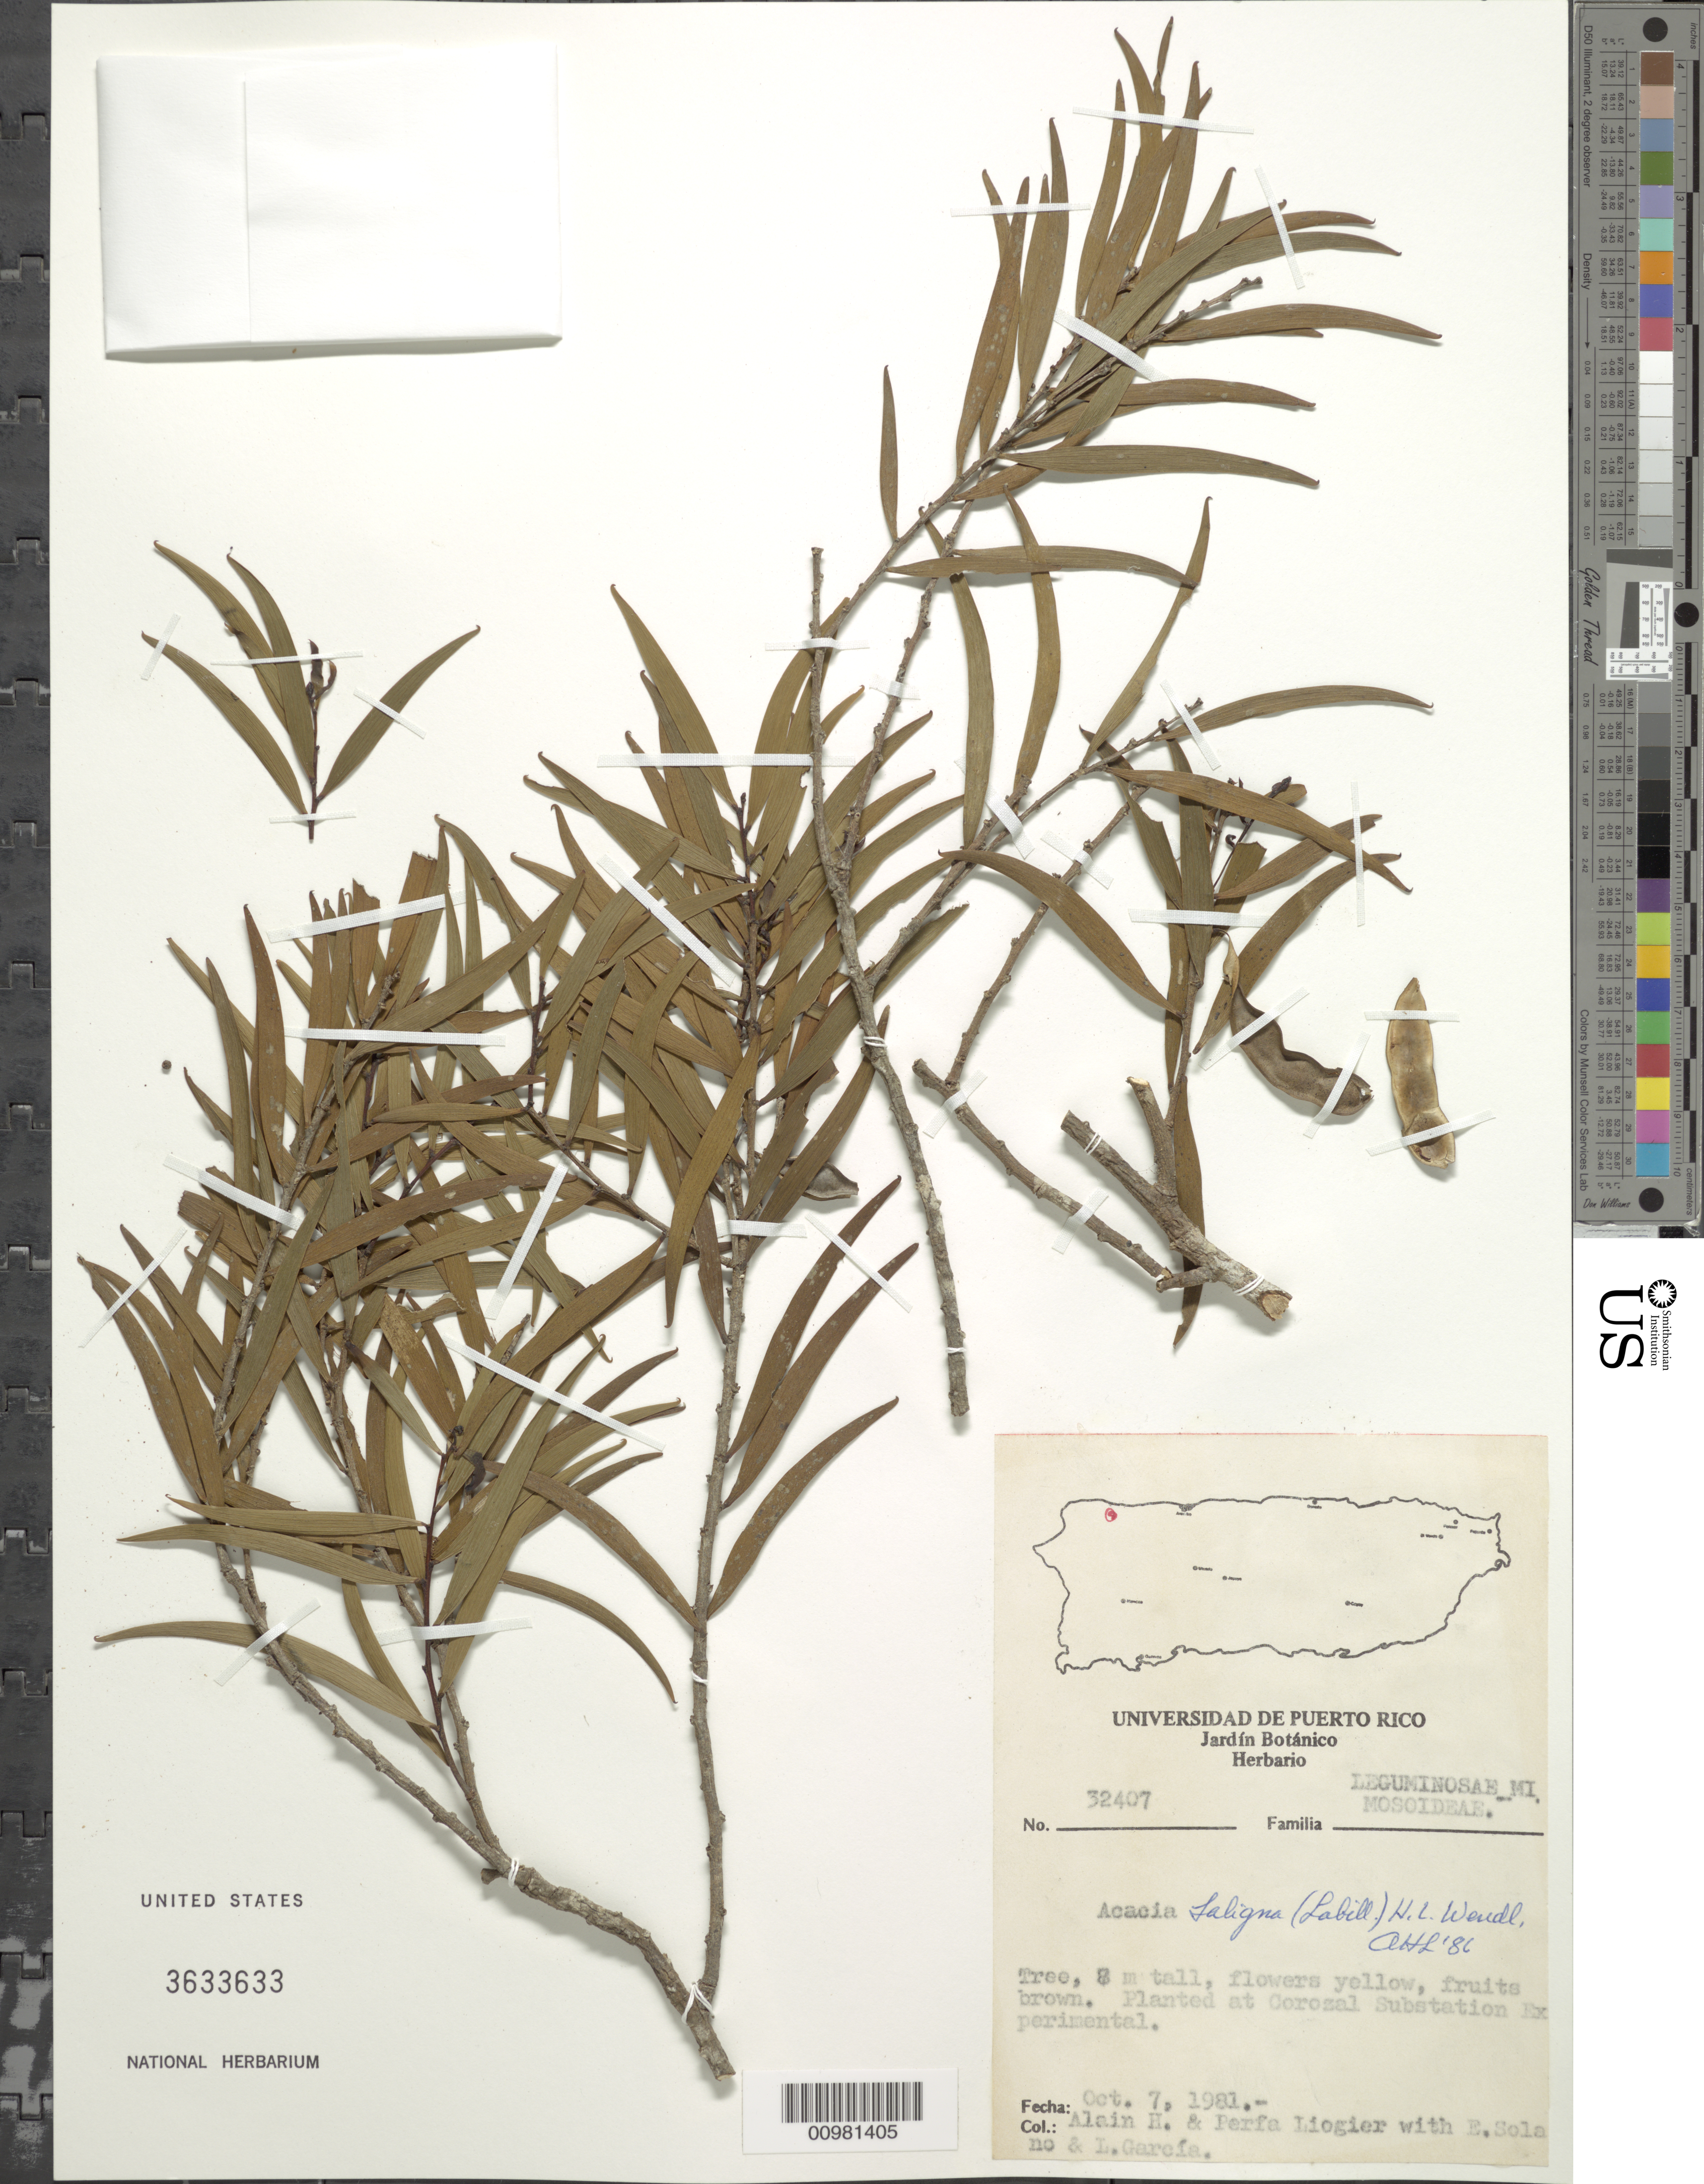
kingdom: Plantae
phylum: Tracheophyta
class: Magnoliopsida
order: Fabales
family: Fabaceae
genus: Acacia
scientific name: Acacia saligna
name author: (Labill.) H.L. Wendl.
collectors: A. H. Liogier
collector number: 32407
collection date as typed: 07 Oct 1981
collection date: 1981-10-07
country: Puerto Rico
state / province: Corozal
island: Puerto Rico I.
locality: Corozal Substation Experimental.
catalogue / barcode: US 3633633